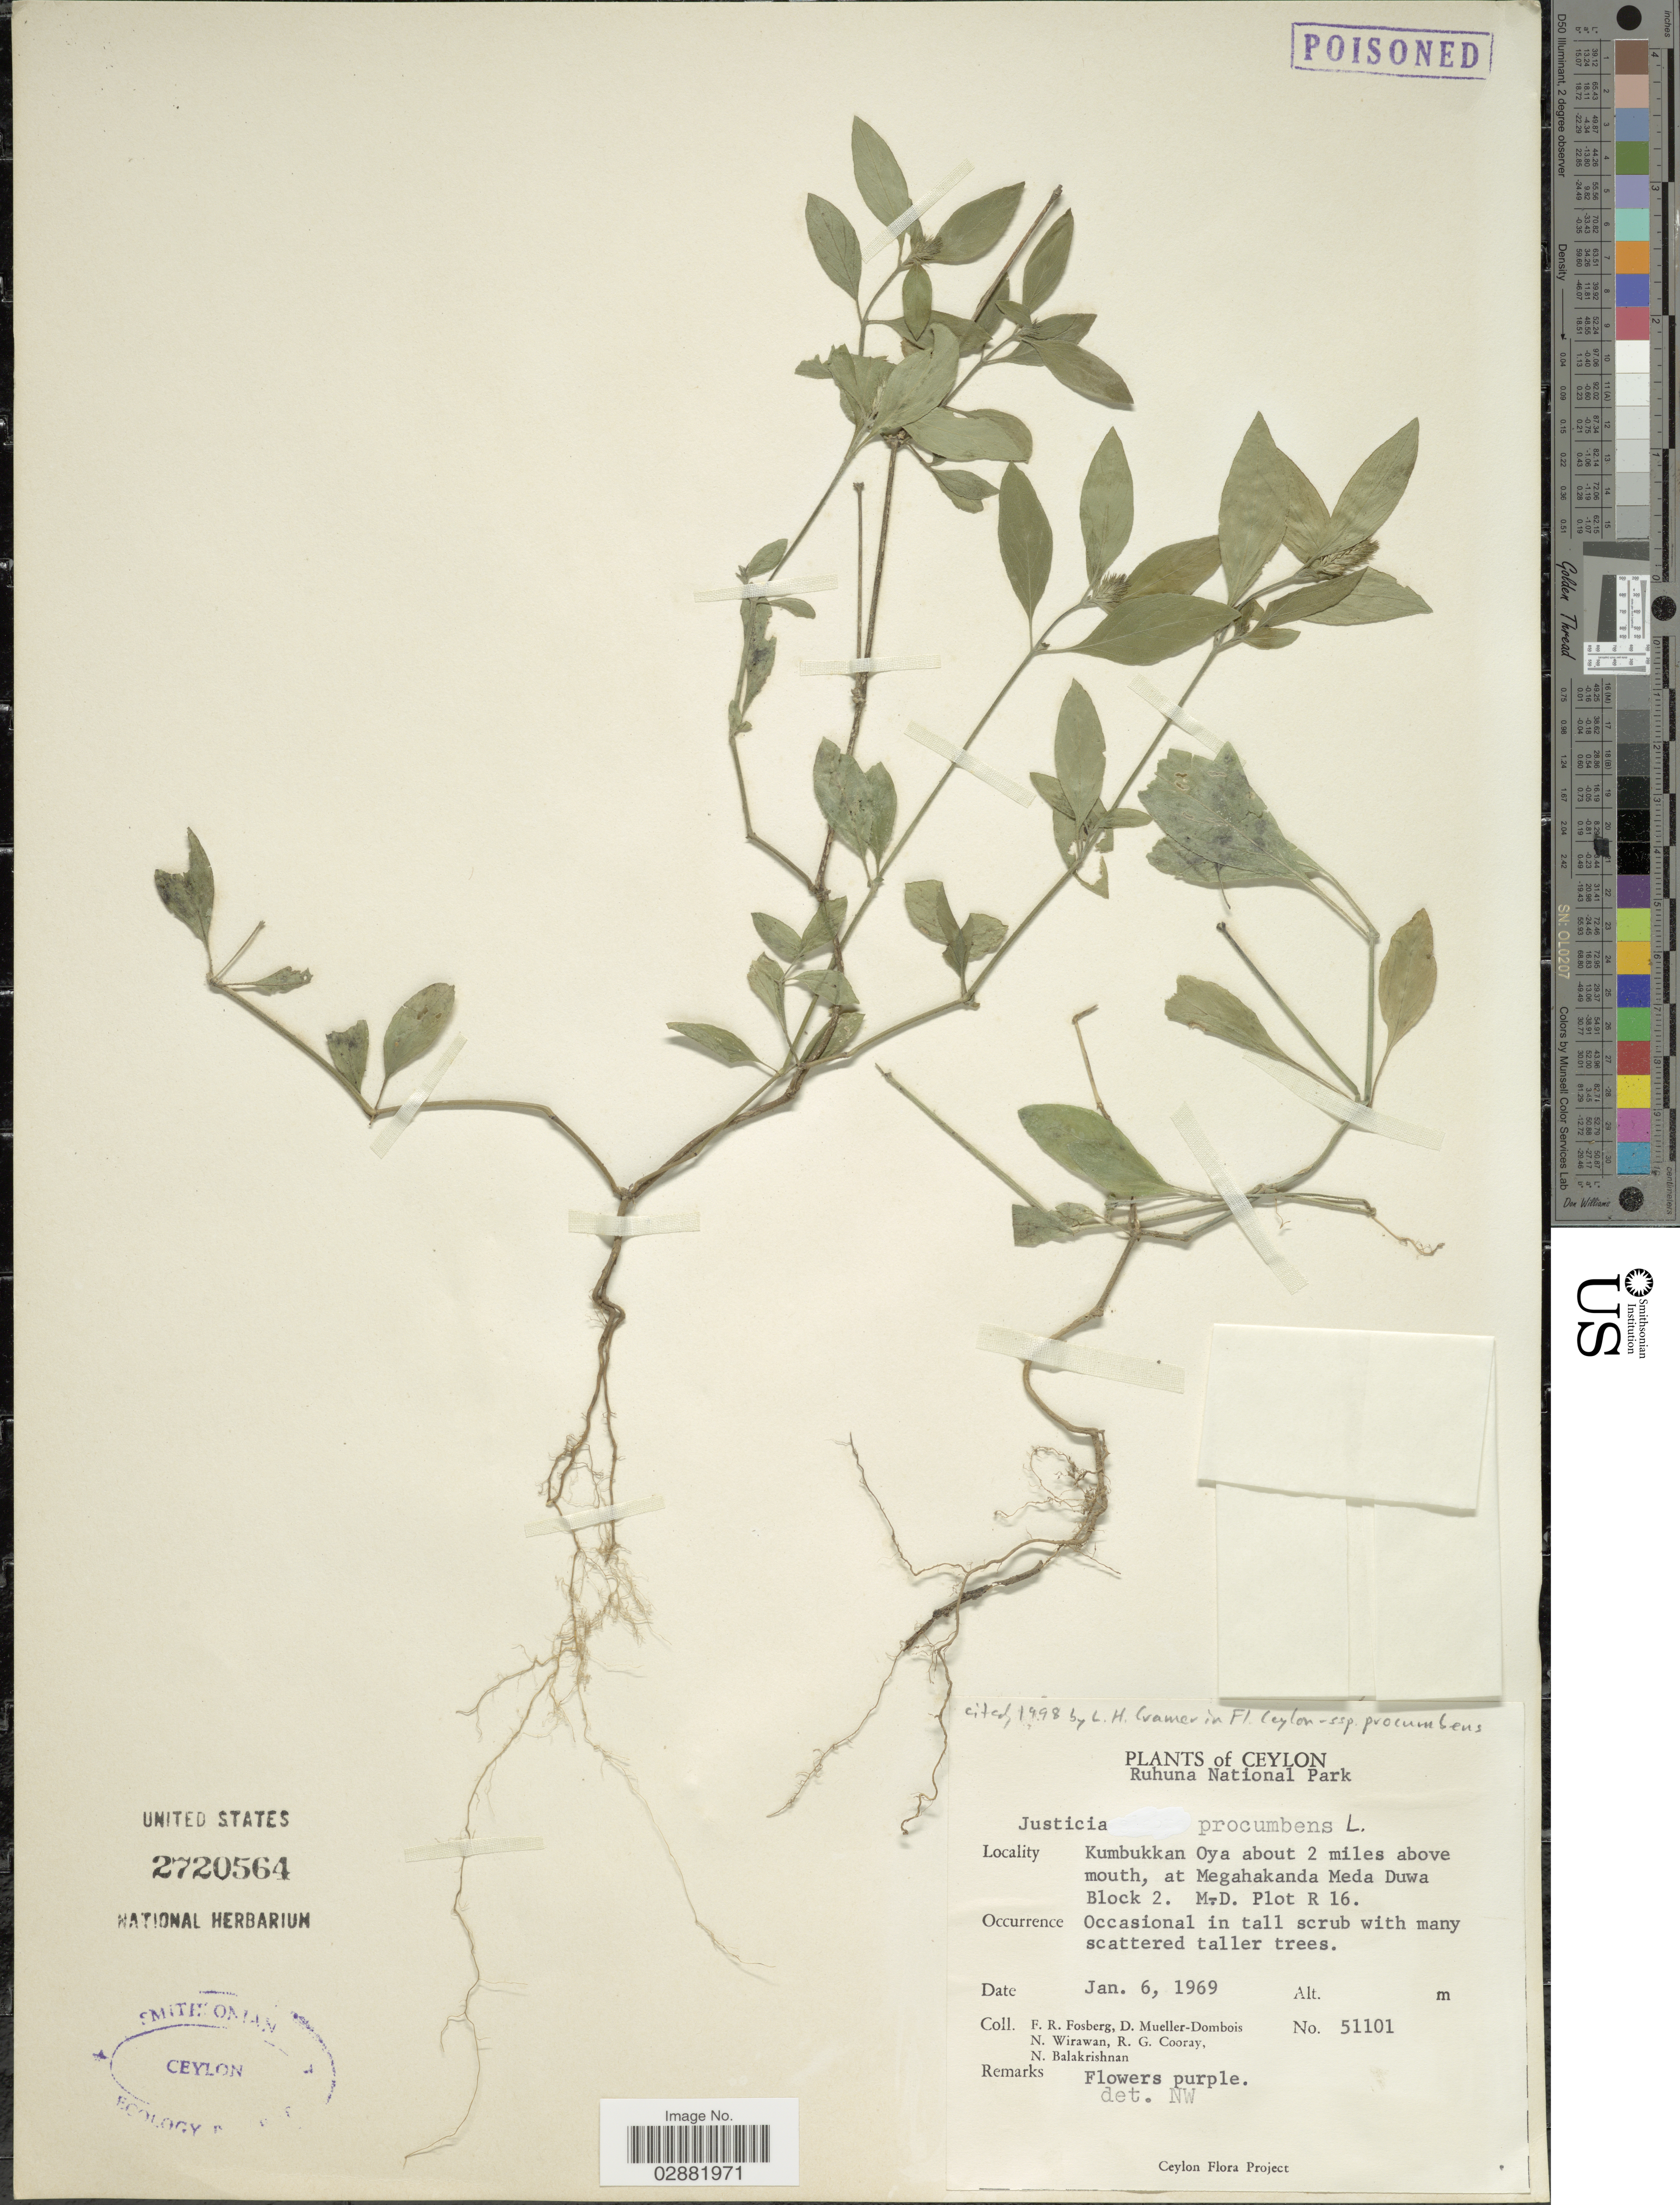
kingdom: Plantae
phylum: Tracheophyta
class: Magnoliopsida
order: Lamiales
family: Acanthaceae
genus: Justicia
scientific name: Justicia procumbens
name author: L.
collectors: F. R. Fosberg, D. Mueller-Dombois, N. Wirawan, R. Cooray & N. Balakrishnan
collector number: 51101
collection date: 1969-01-06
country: Sri Lanka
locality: Ceylon, Ruhuna National Park, Kumbukkan Oya about 2 miles above mouth, at Megahakanda Meda Duwa Block 2, M-D. Plot R16.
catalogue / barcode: US 2720564